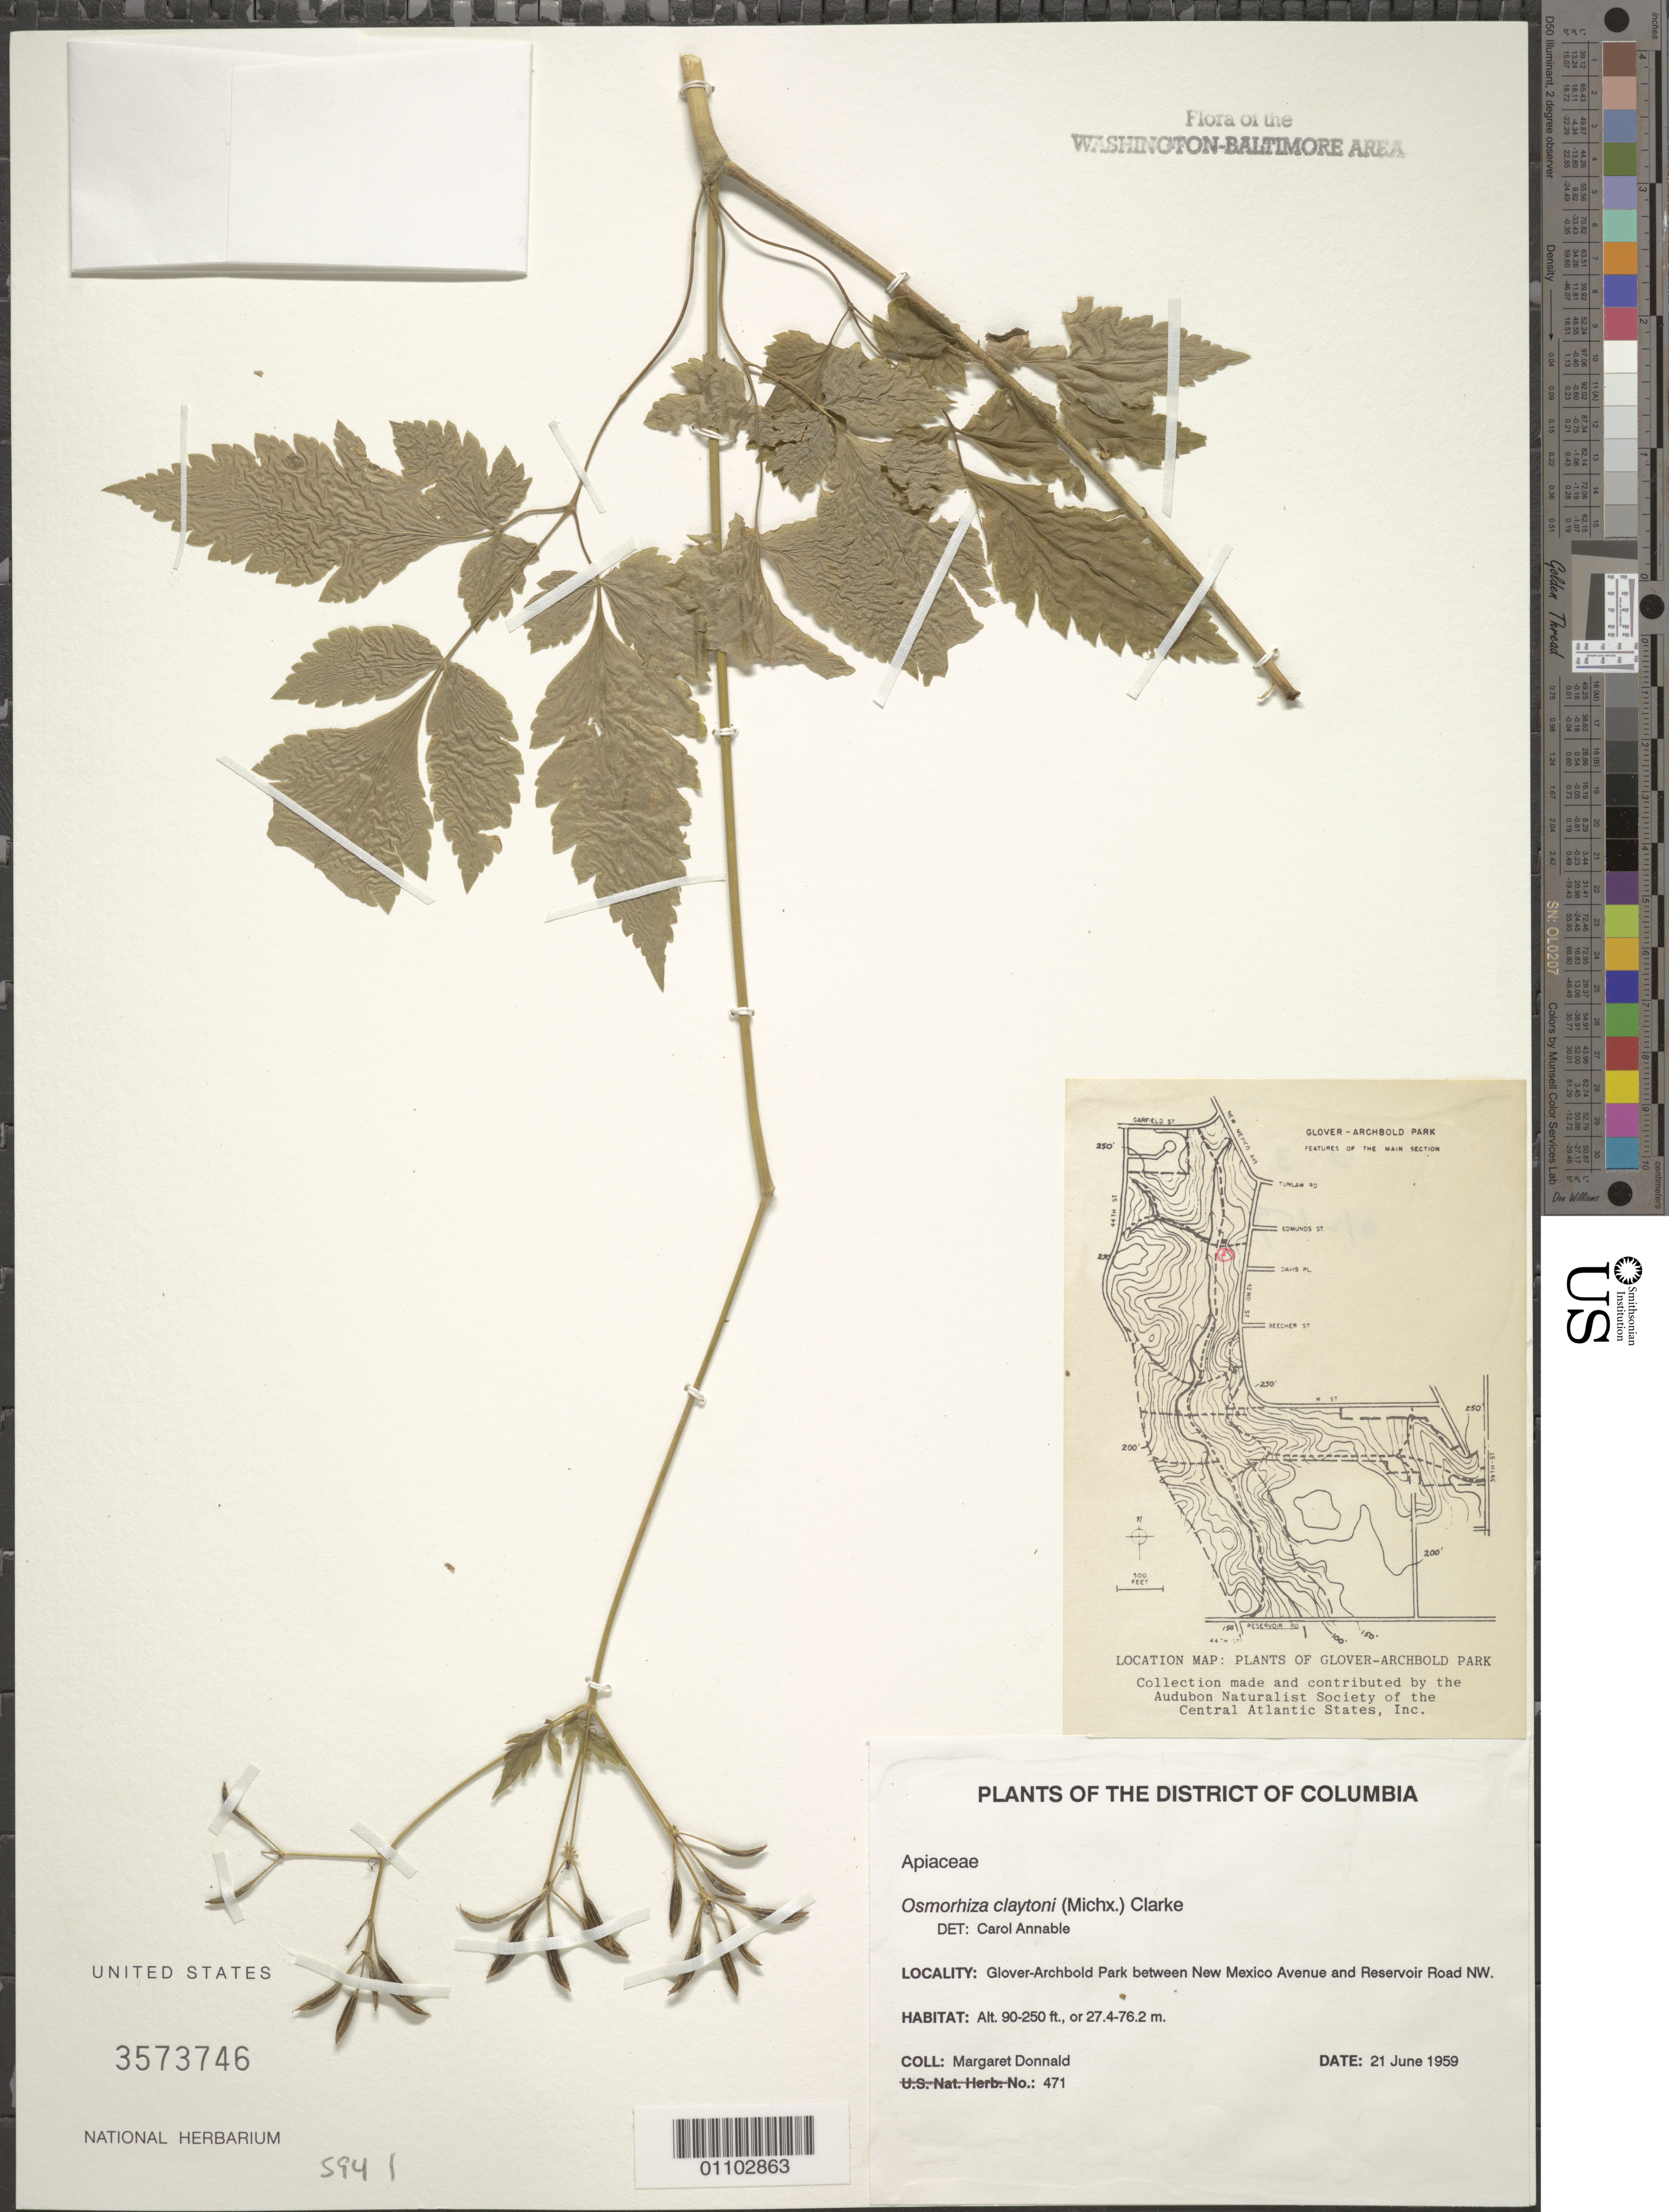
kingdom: Plantae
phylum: Tracheophyta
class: Magnoliopsida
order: Apiales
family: Apiaceae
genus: Osmorhiza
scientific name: Osmorhiza claytonii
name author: (Michx.) C.B. Clarke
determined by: Annable, C. R.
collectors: M. Donnald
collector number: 471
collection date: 1959-06-21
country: United States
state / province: District of Columbia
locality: Glover-Archbold Park between New Mexico Avenue and Reservoir Road NW.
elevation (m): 27.4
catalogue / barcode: US 3573746